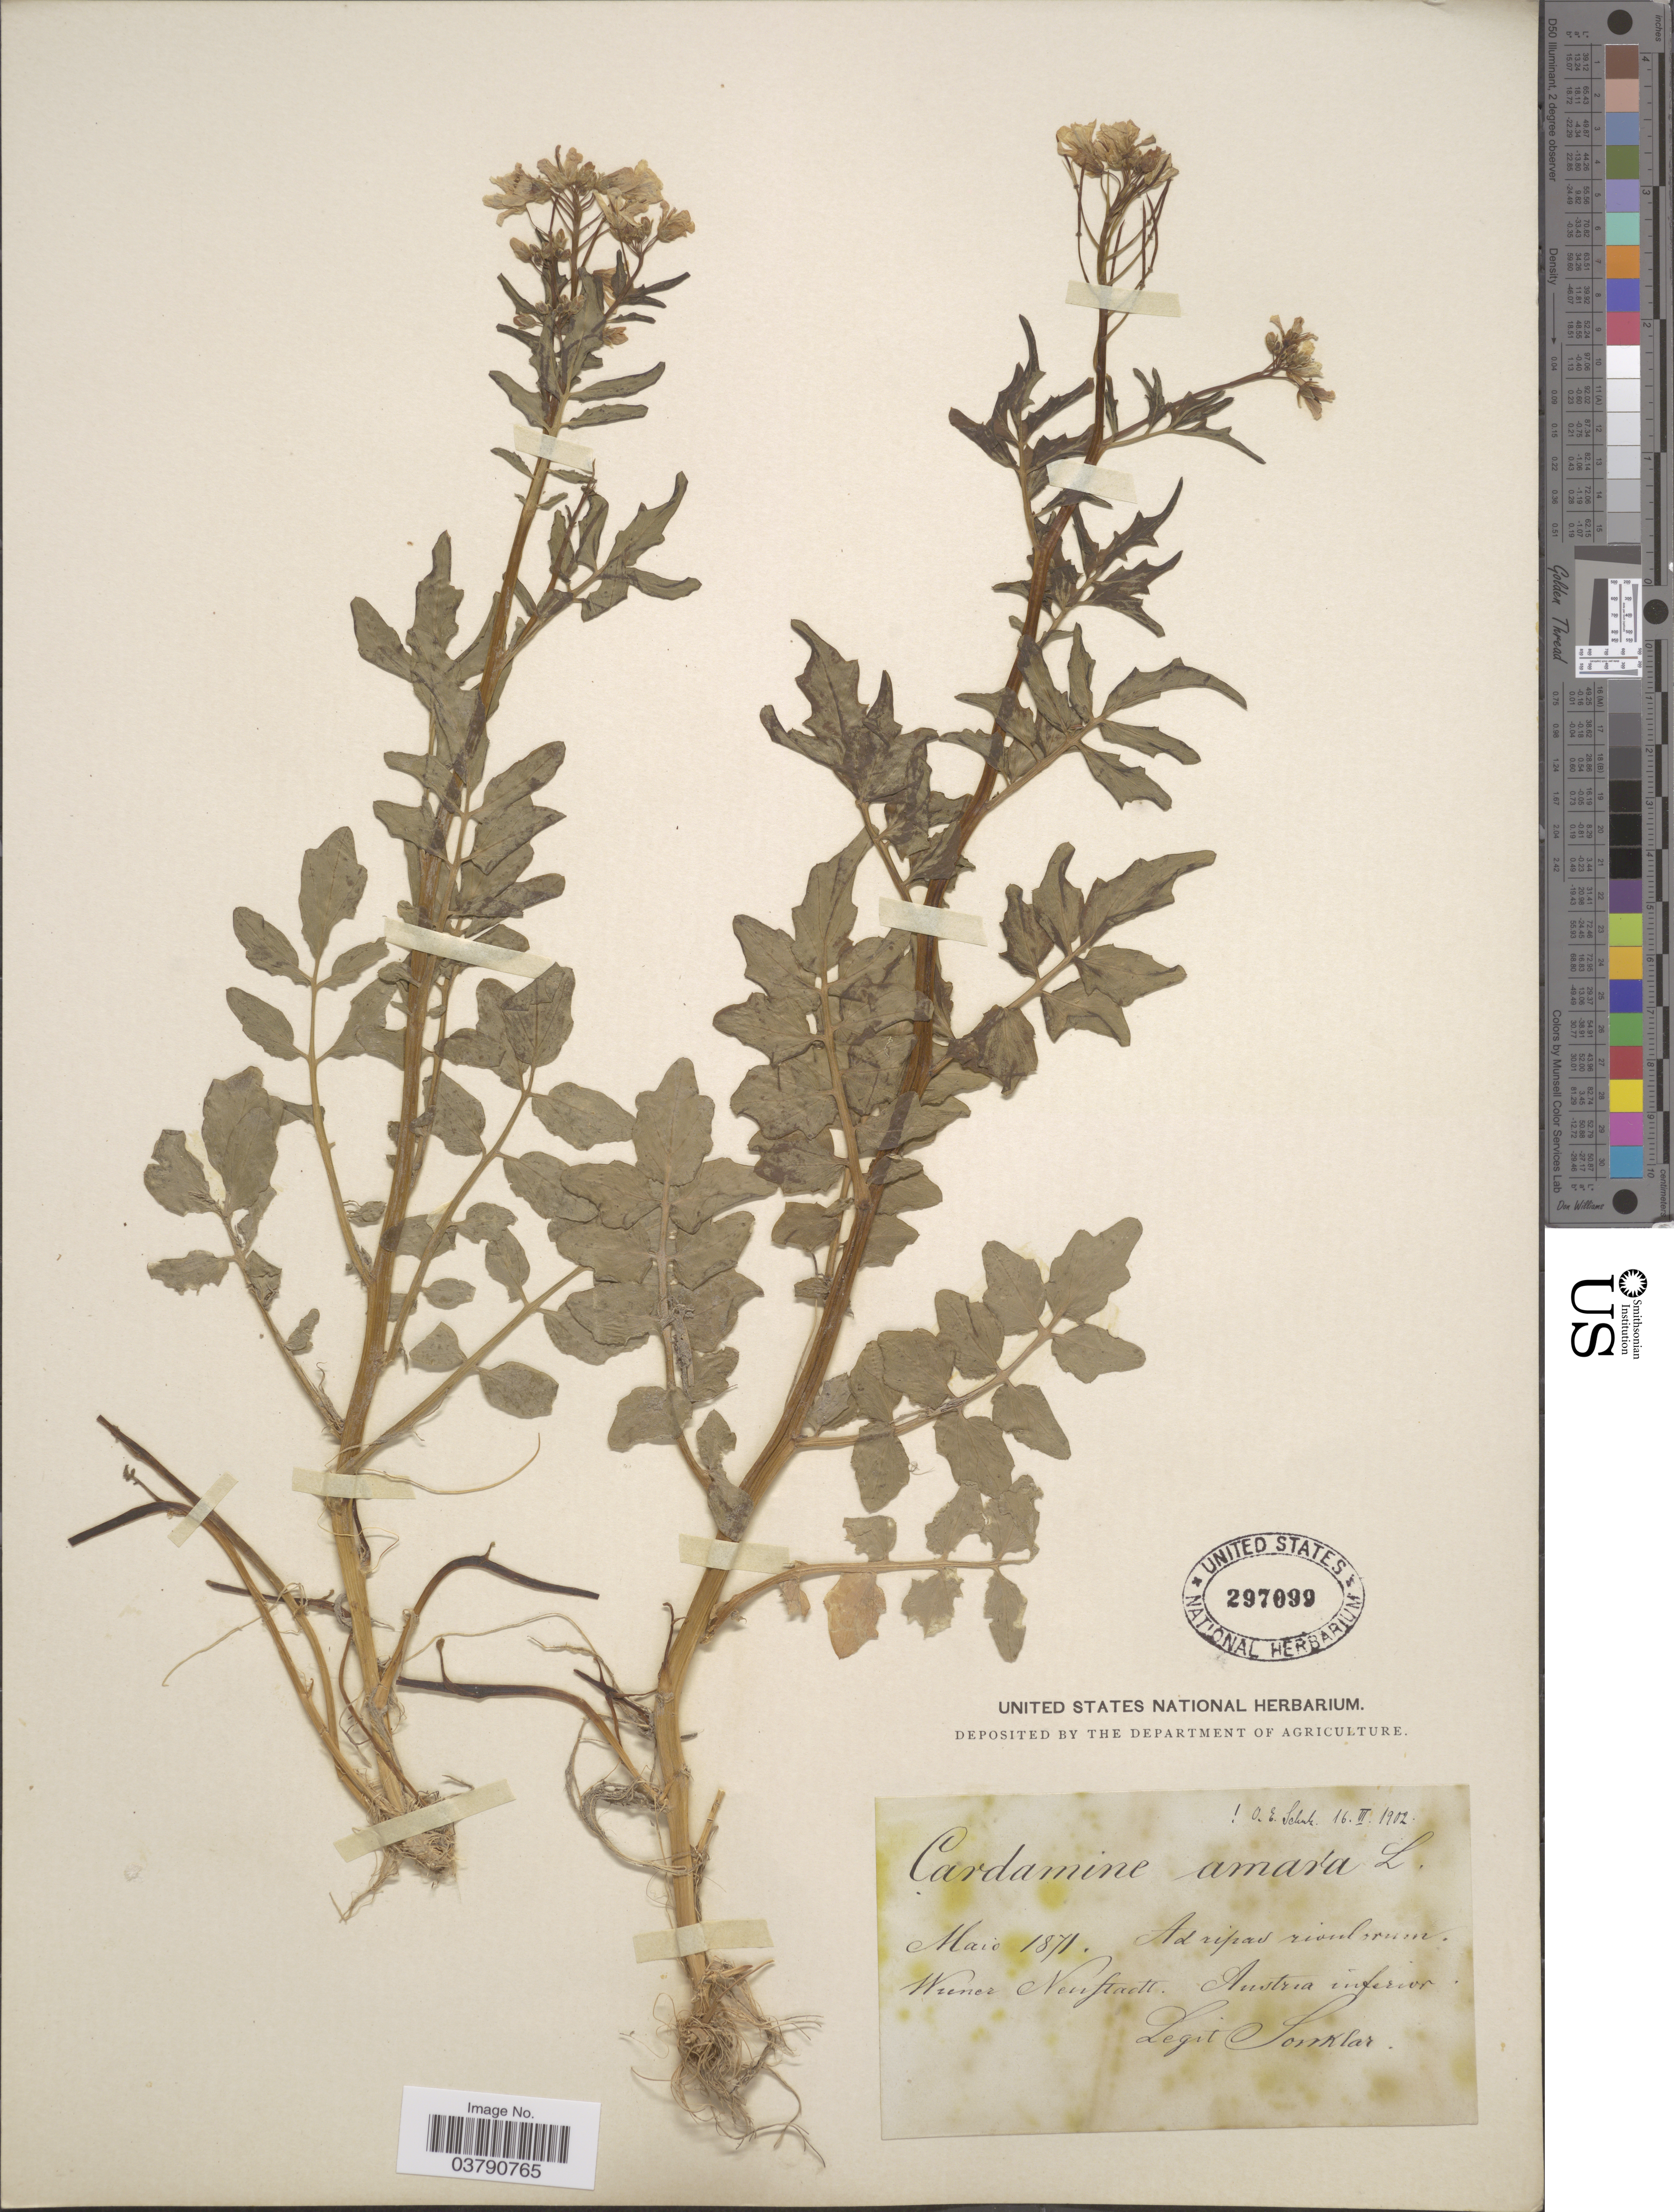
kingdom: Plantae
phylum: Tracheophyta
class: Magnoliopsida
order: Brassicales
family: Brassicaceae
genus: Cardamine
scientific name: Cardamine amara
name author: L.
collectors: Sonklar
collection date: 1871-05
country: Austria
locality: Wiener Neustadt. Austria inferior.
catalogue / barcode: US 297099